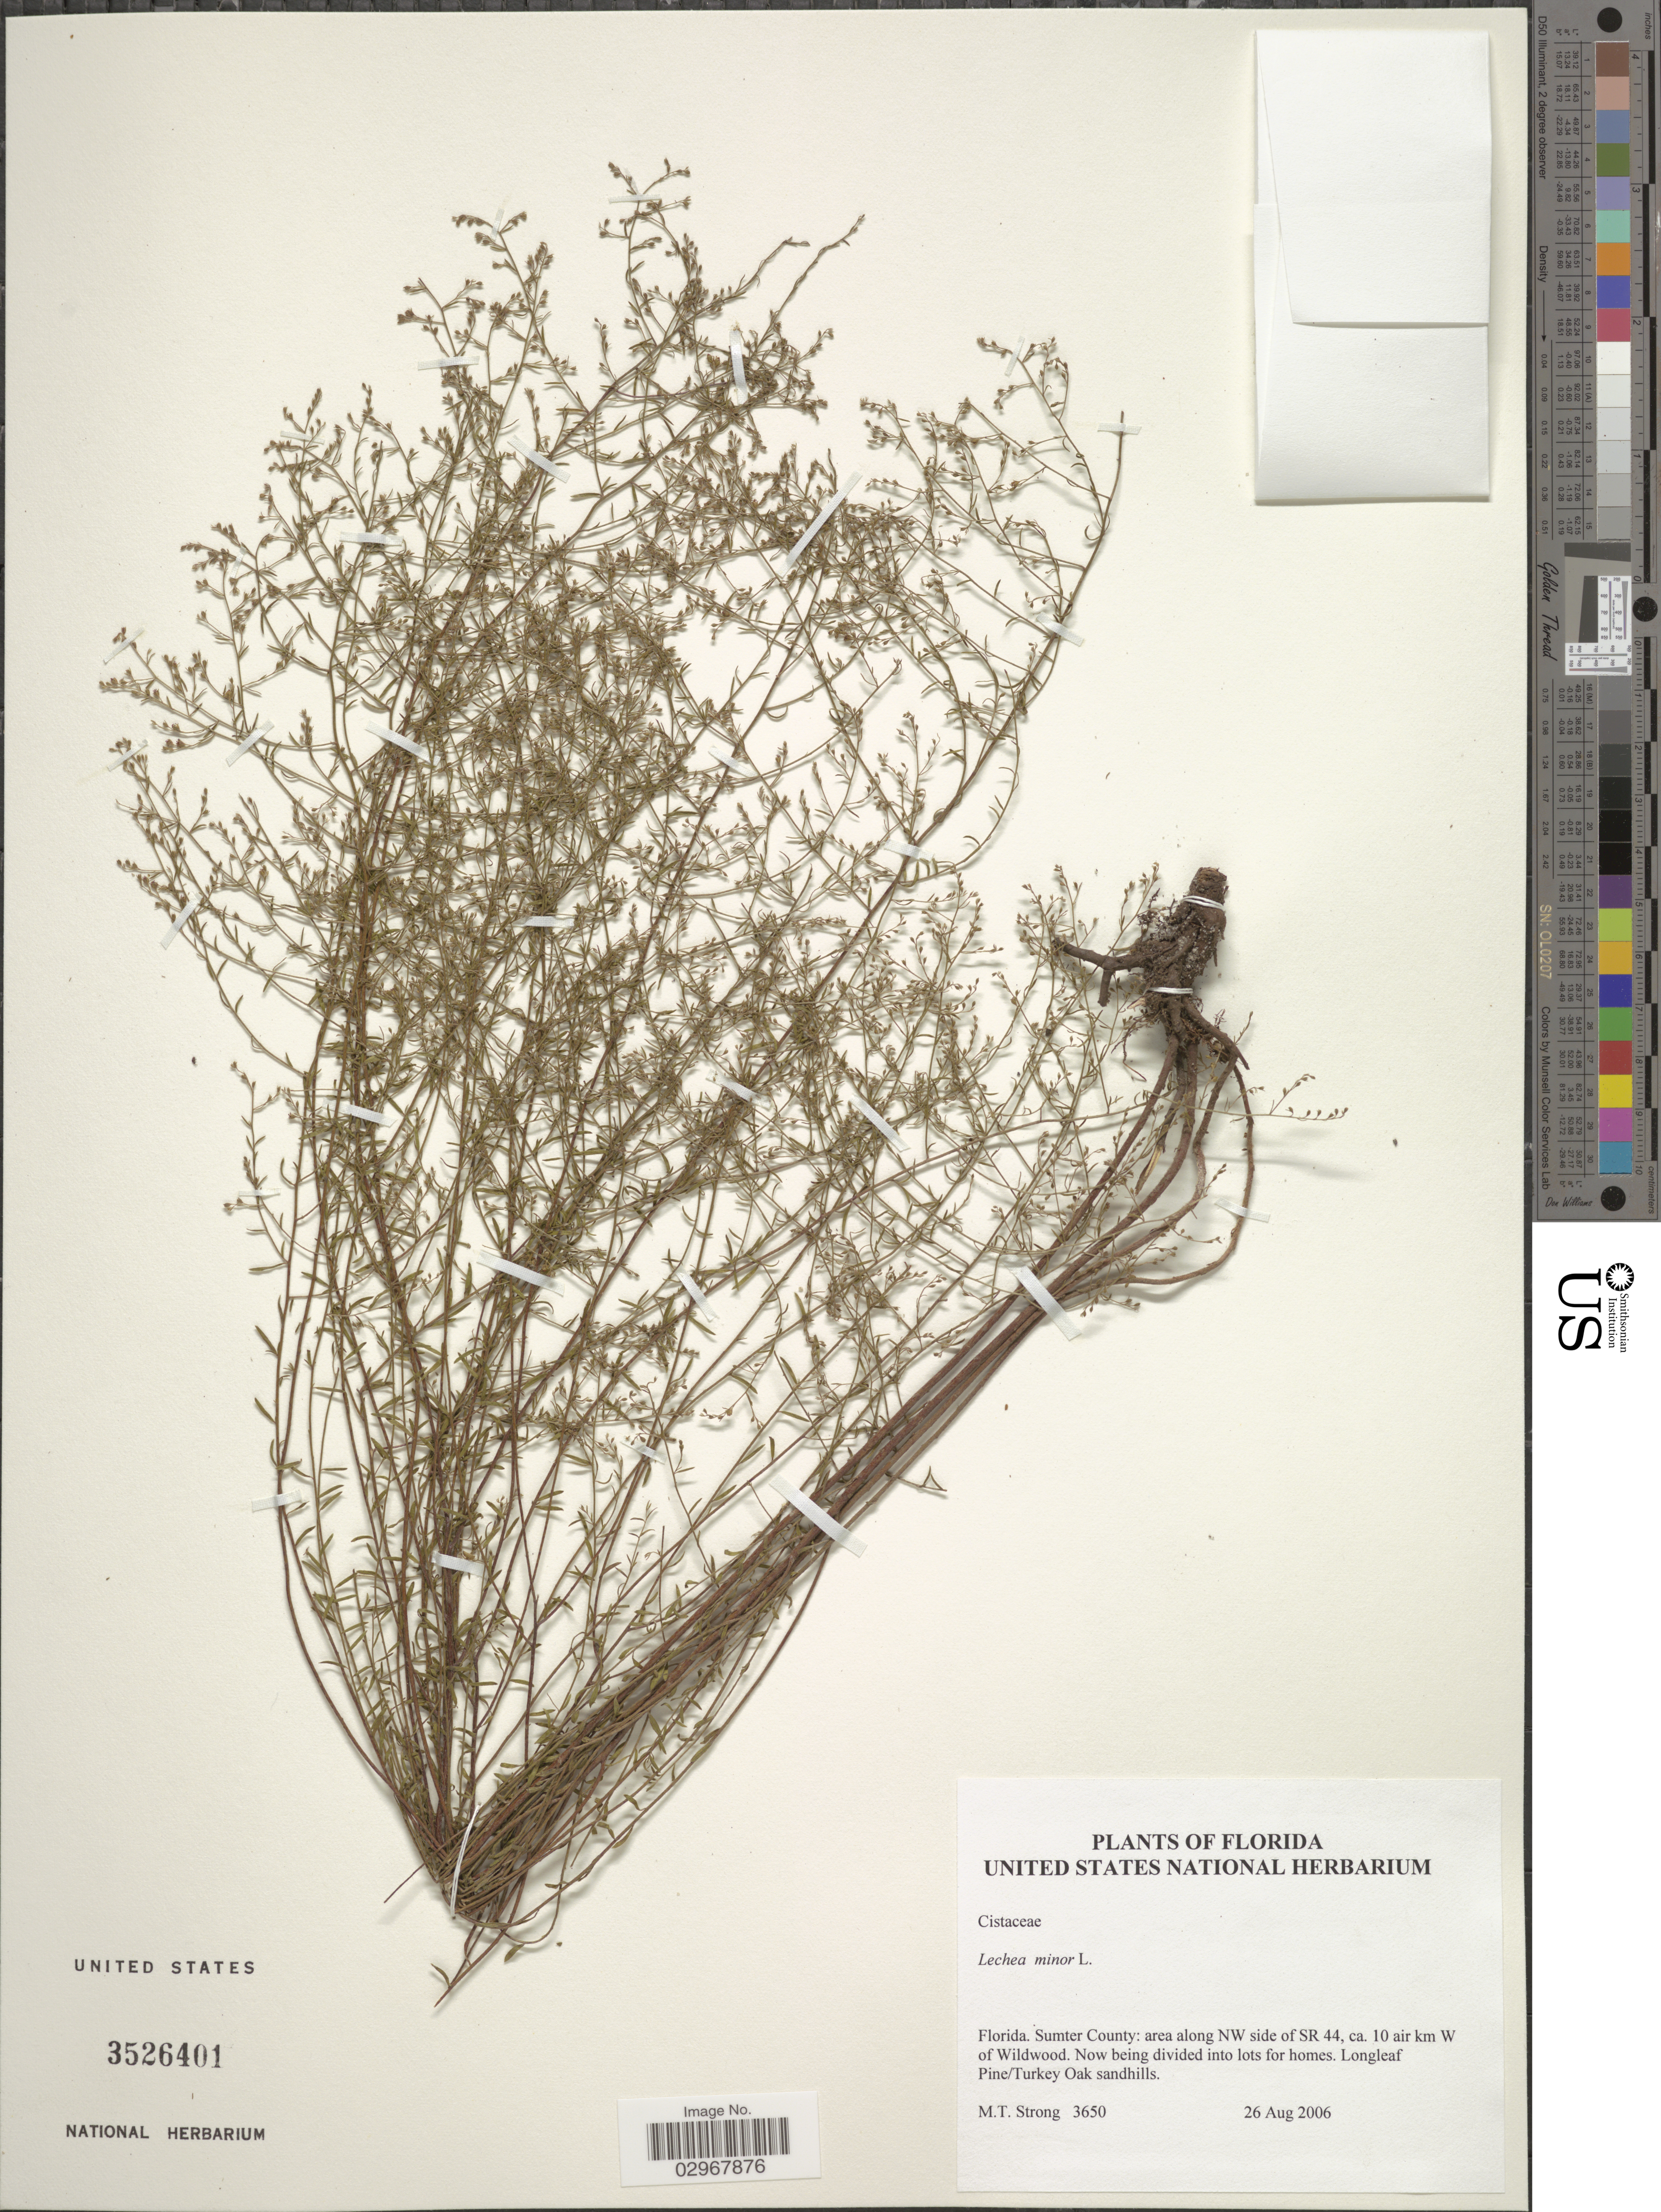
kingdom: Plantae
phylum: Tracheophyta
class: Magnoliopsida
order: Malvales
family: Cistaceae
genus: Lechea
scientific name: Lechea minor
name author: L.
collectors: M. T. Strong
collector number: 3650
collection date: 2006-08-26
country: United States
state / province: Florida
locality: Sumter County: area along NW side of SR 44, ca. 10 air km W of Wildwood. Longleaf Pine/Turkey Oak sandhills.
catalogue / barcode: US 3526401